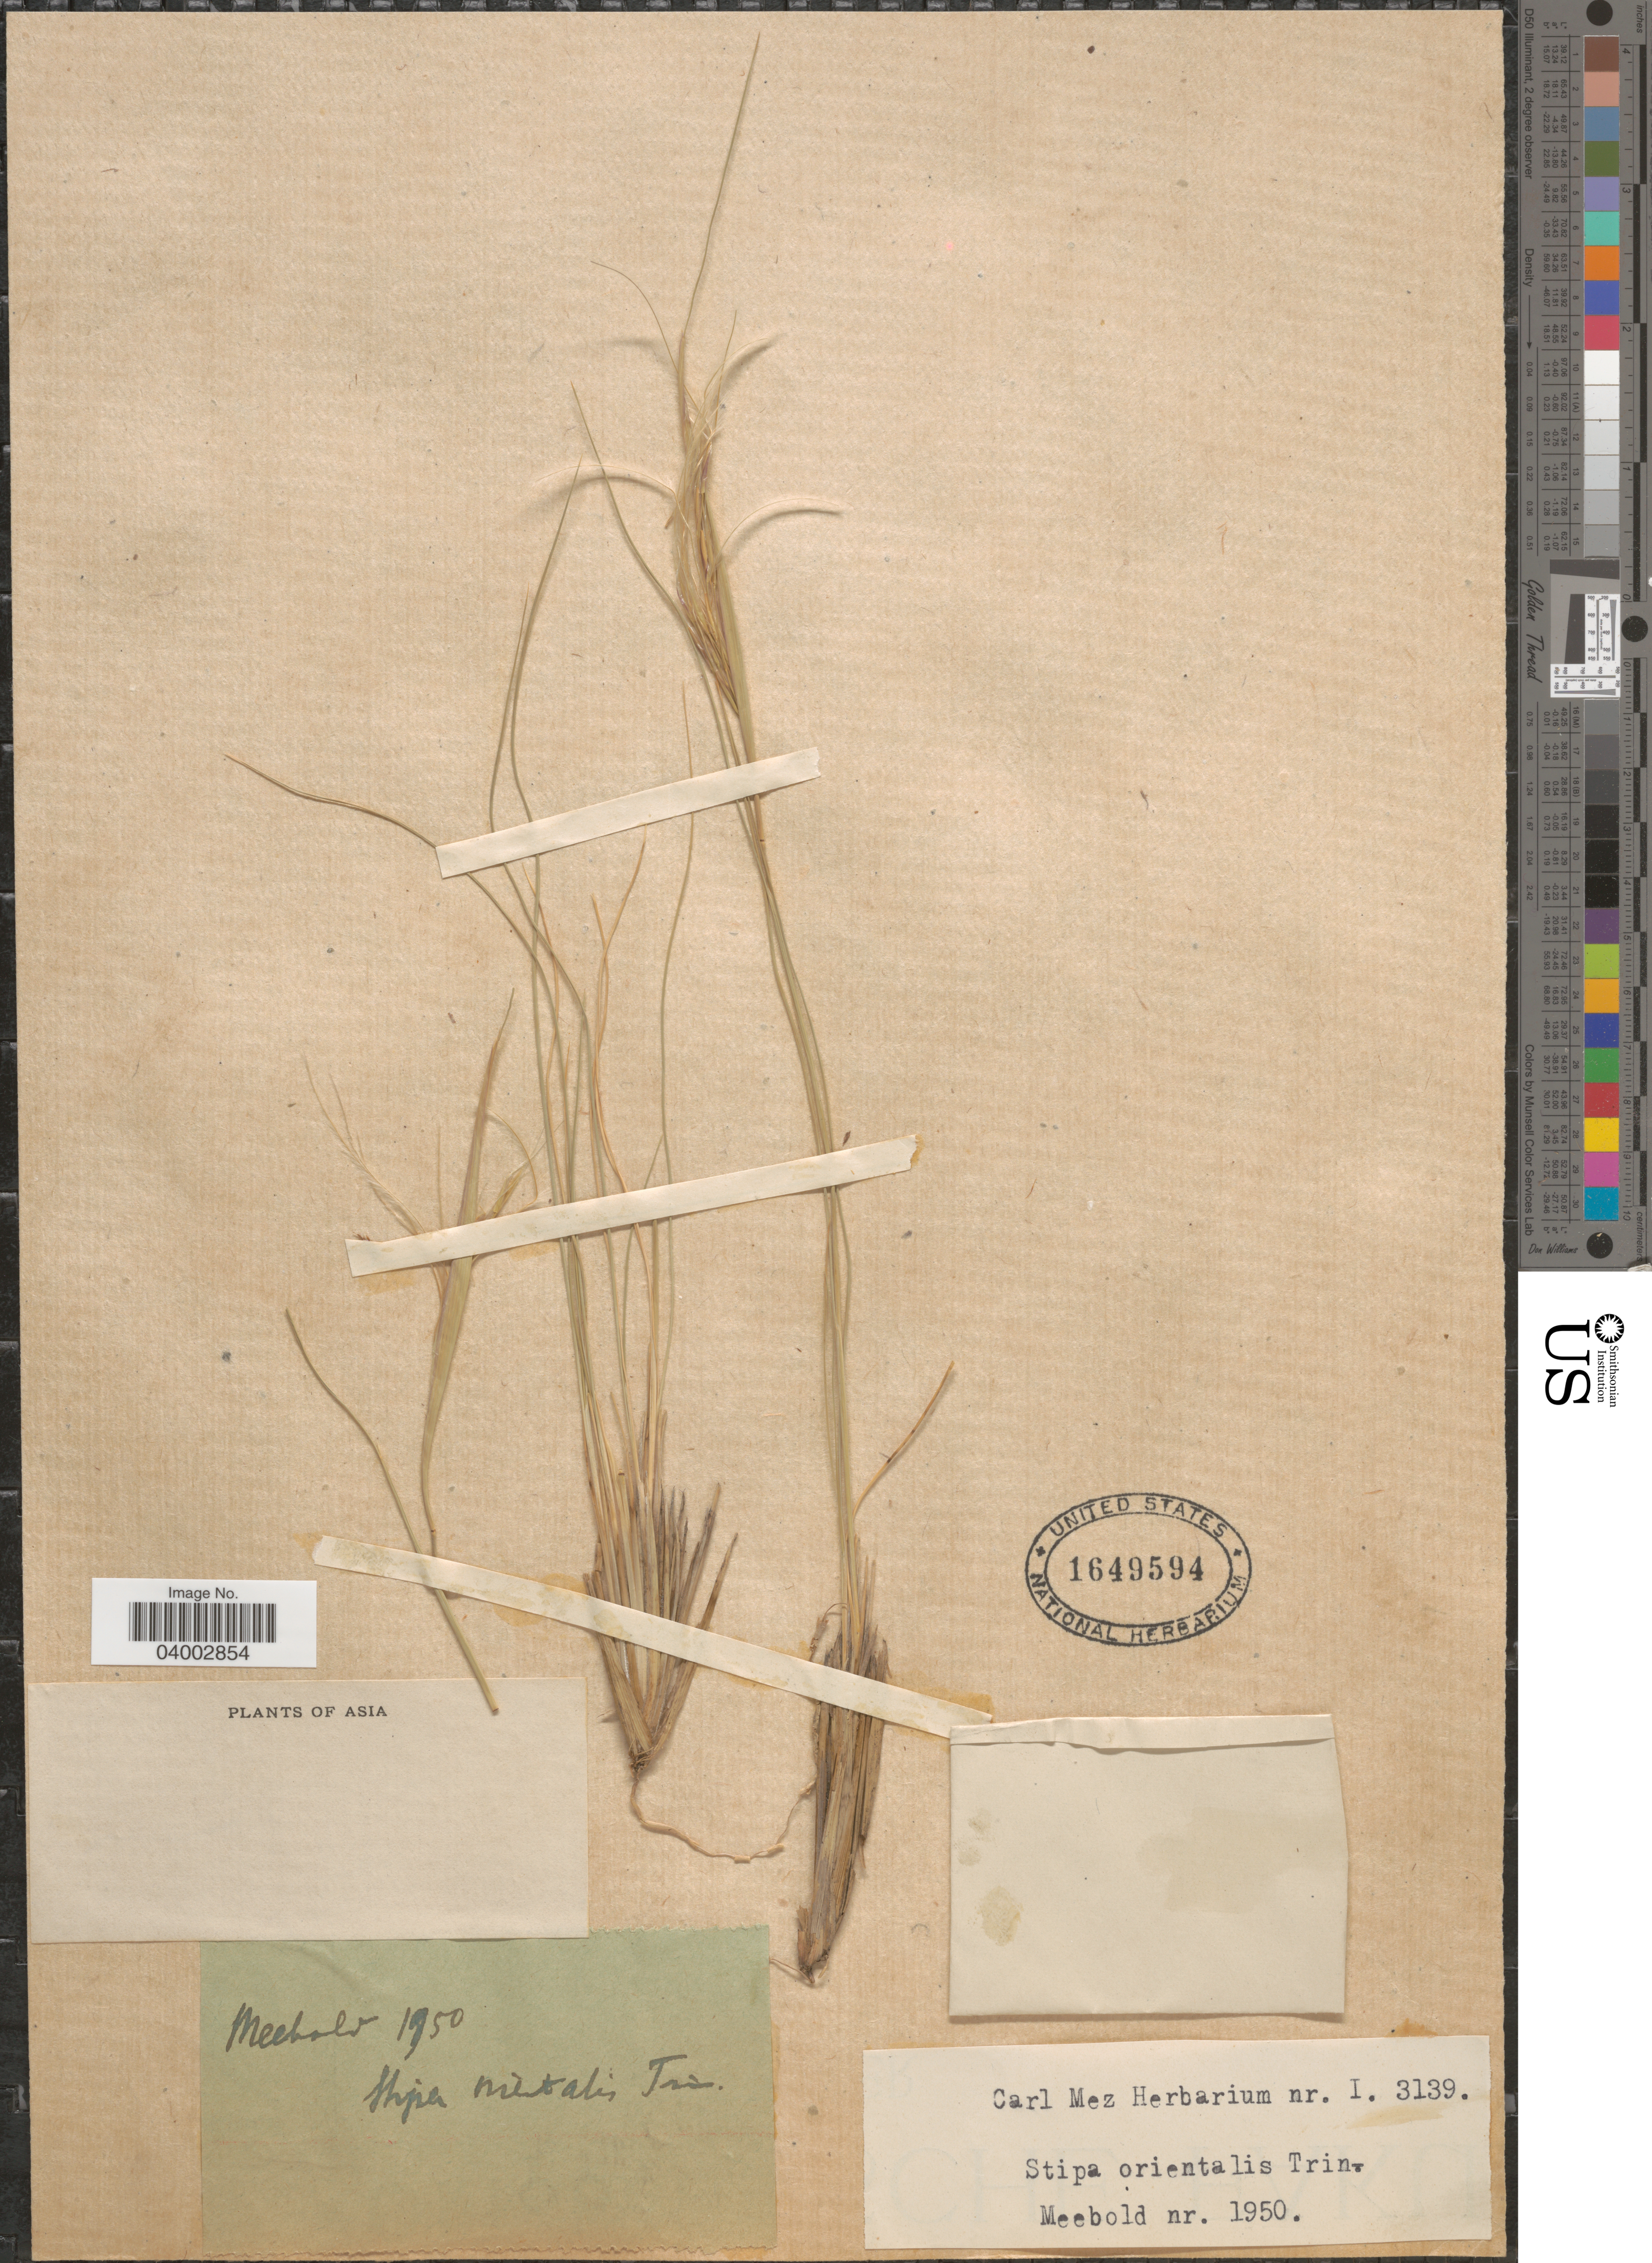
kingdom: Plantae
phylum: Tracheophyta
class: Liliopsida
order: Poales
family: Poaceae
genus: Stipa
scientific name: Stipa orientalis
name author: Trin.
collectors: Meebold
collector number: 1950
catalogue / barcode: US 1649594